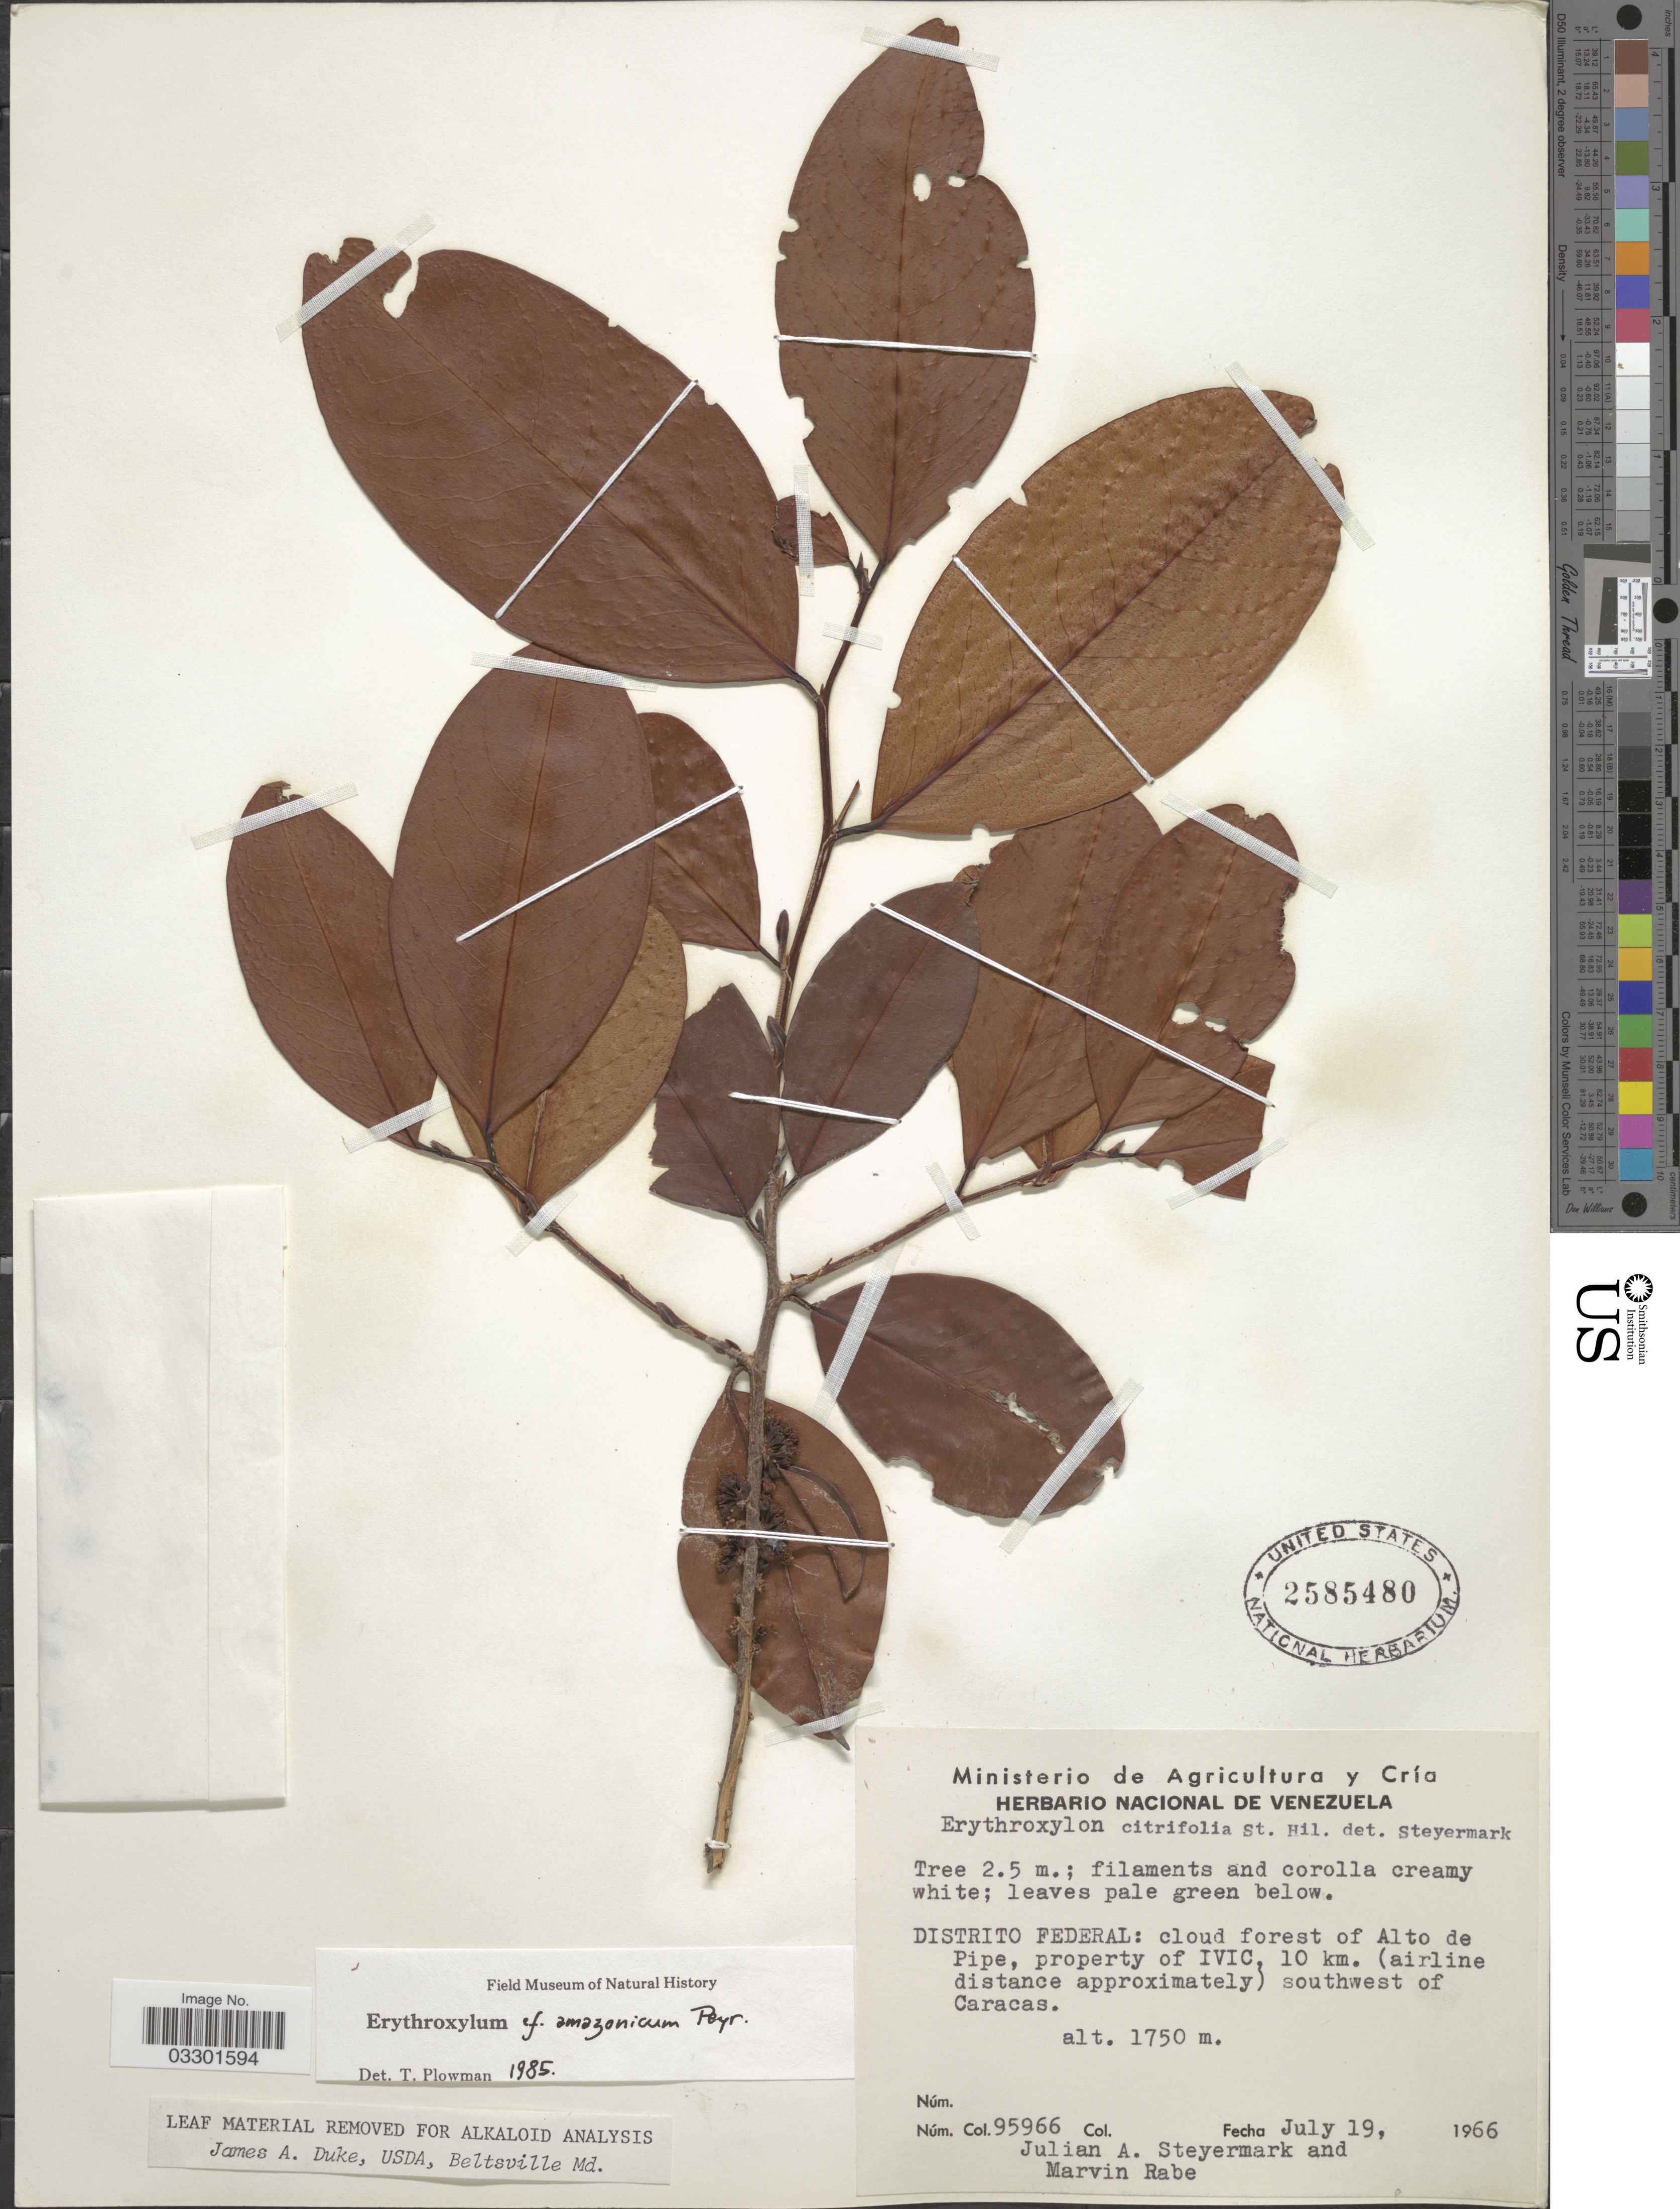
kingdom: Plantae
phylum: Tracheophyta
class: Magnoliopsida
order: Malpighiales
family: Erythroxylaceae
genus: Erythroxylum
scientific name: Erythroxylum amazonicum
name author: Peyr.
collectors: J. Steyermark & M. Rabe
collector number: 95966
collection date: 1966-07-19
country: Venezuela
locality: Distrito Federal: cloud forest of Alto de Pipe, property of Ivic, 10 km. (airline distance approximately) southwest of Caracas.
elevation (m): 1750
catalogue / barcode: US 2585480